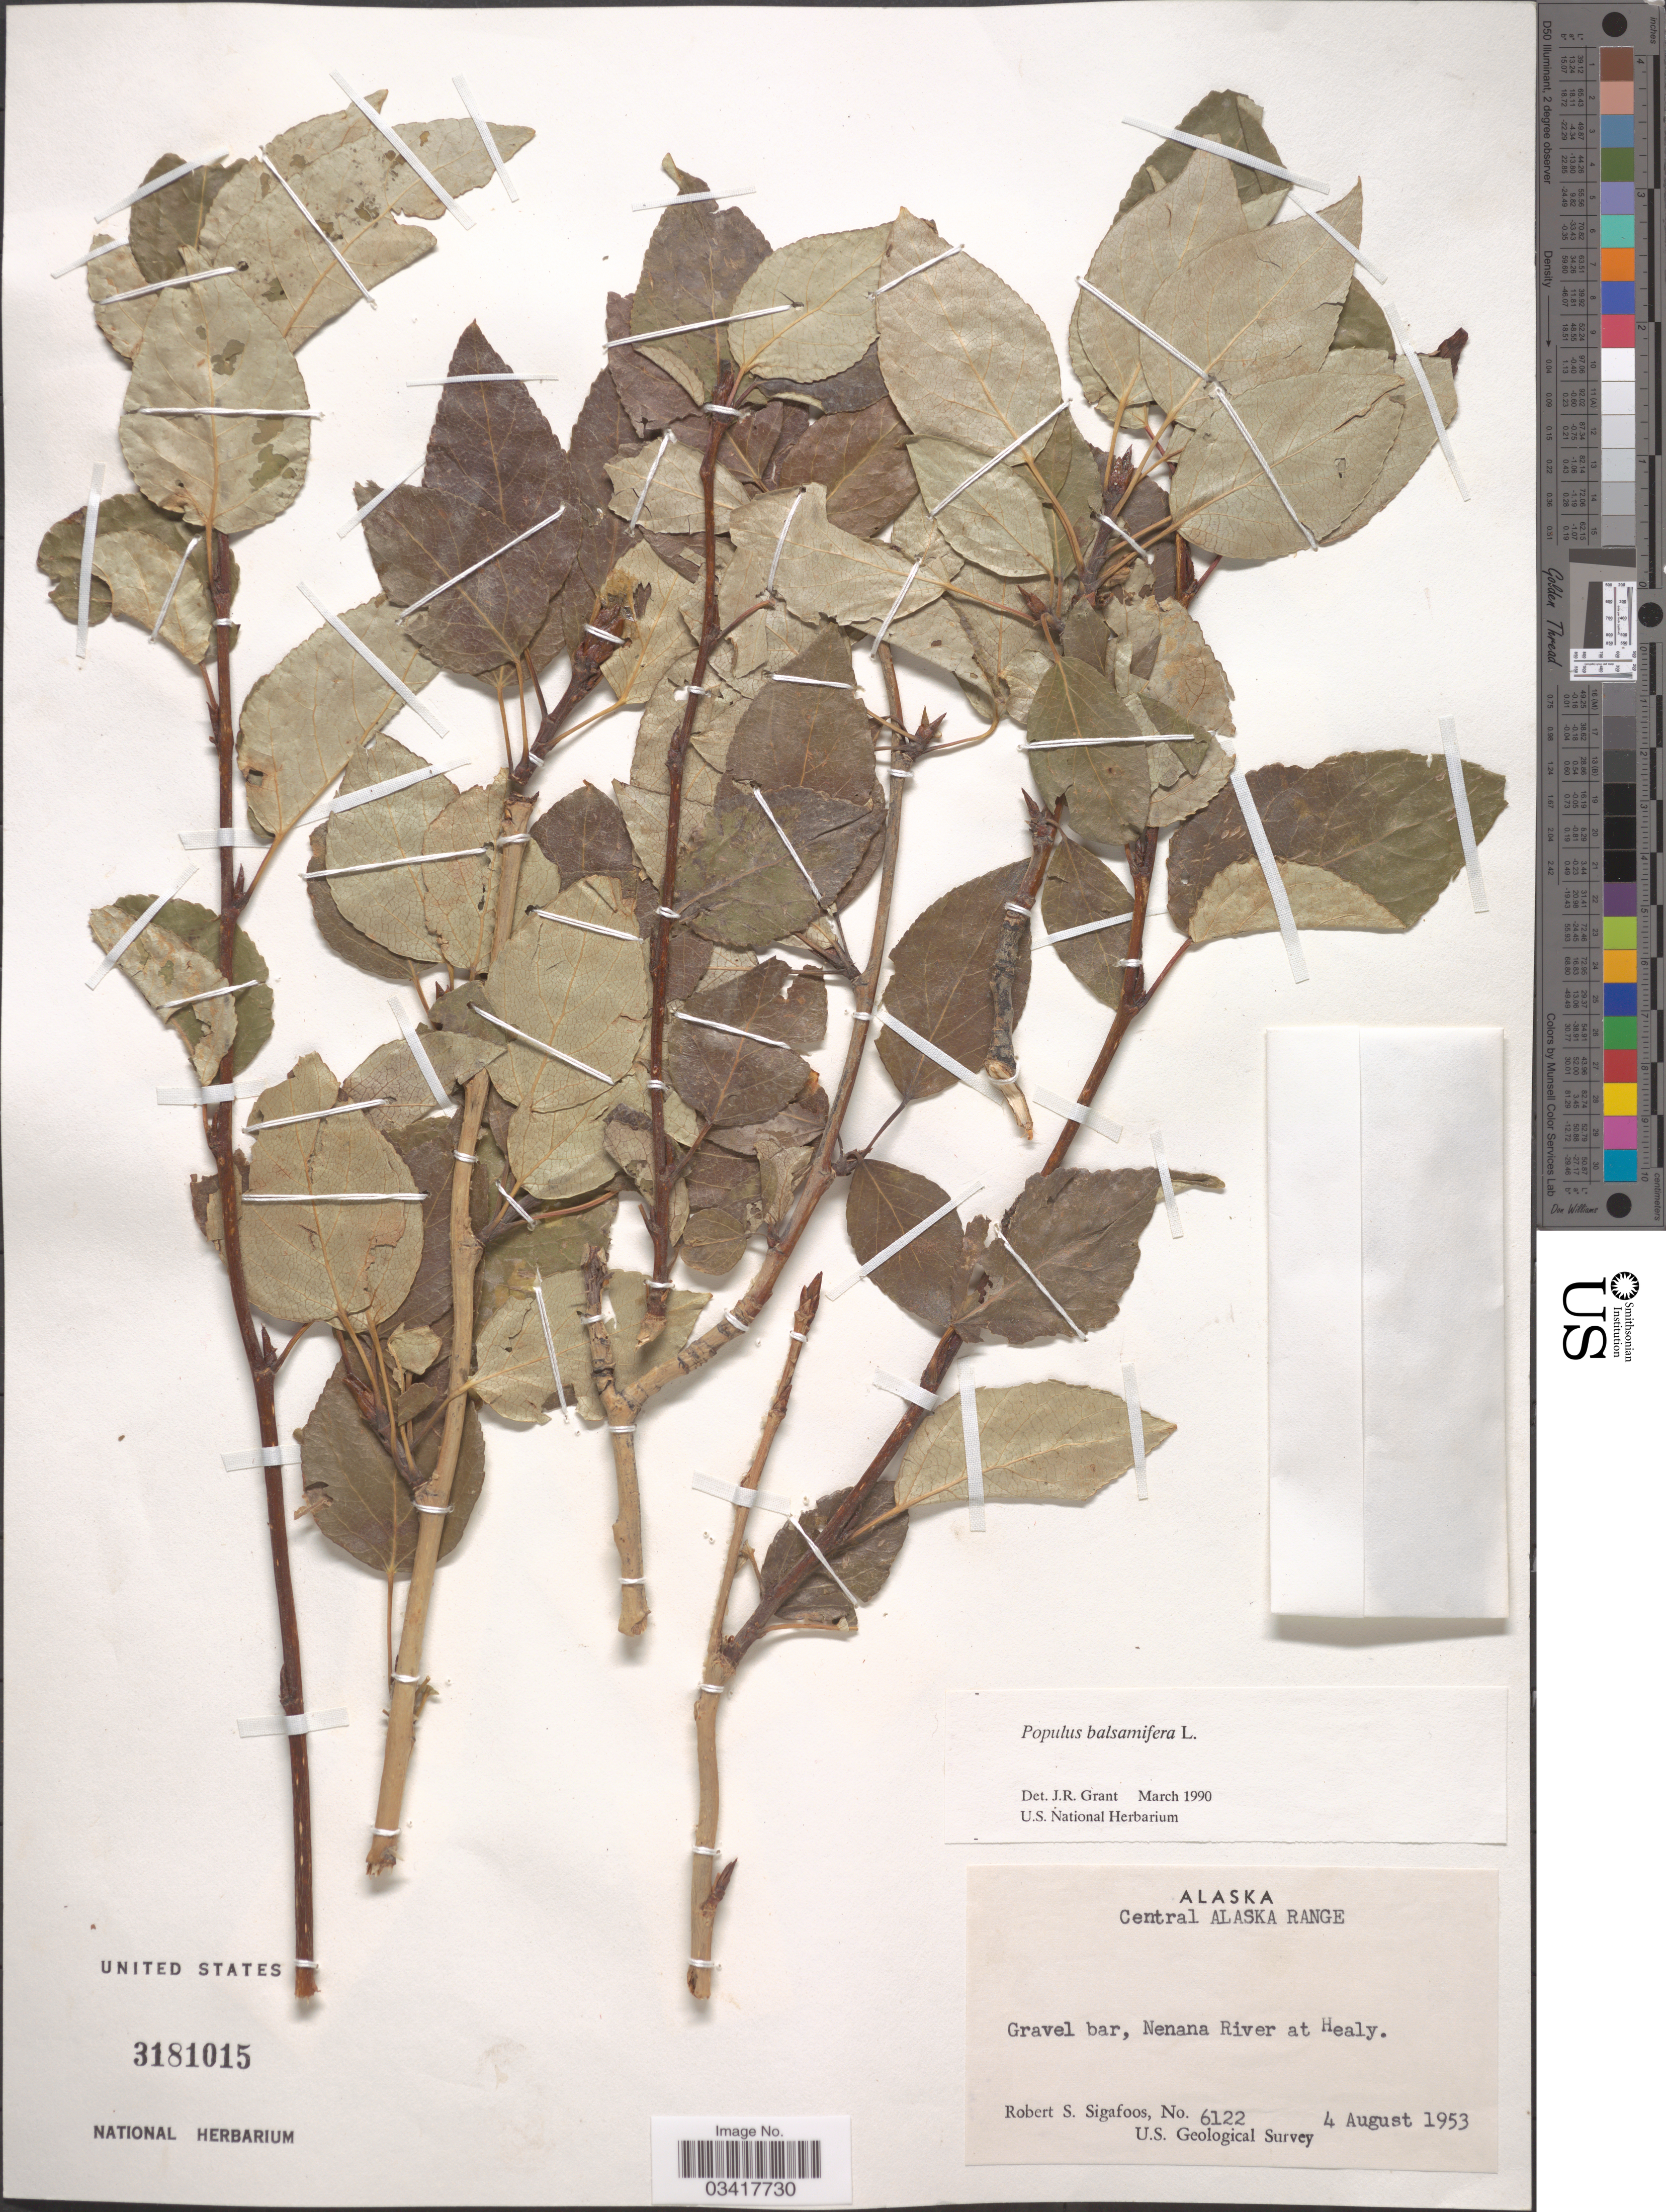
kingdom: Plantae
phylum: Tracheophyta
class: Magnoliopsida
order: Malpighiales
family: Salicaceae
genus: Populus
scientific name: Populus balsamifera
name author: L.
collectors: R. Sigafoos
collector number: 6122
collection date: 1953-08-04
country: United States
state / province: Alaska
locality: Central Alaska Range. Gravel bar, Nenana River at Healy.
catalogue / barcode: US 3181015